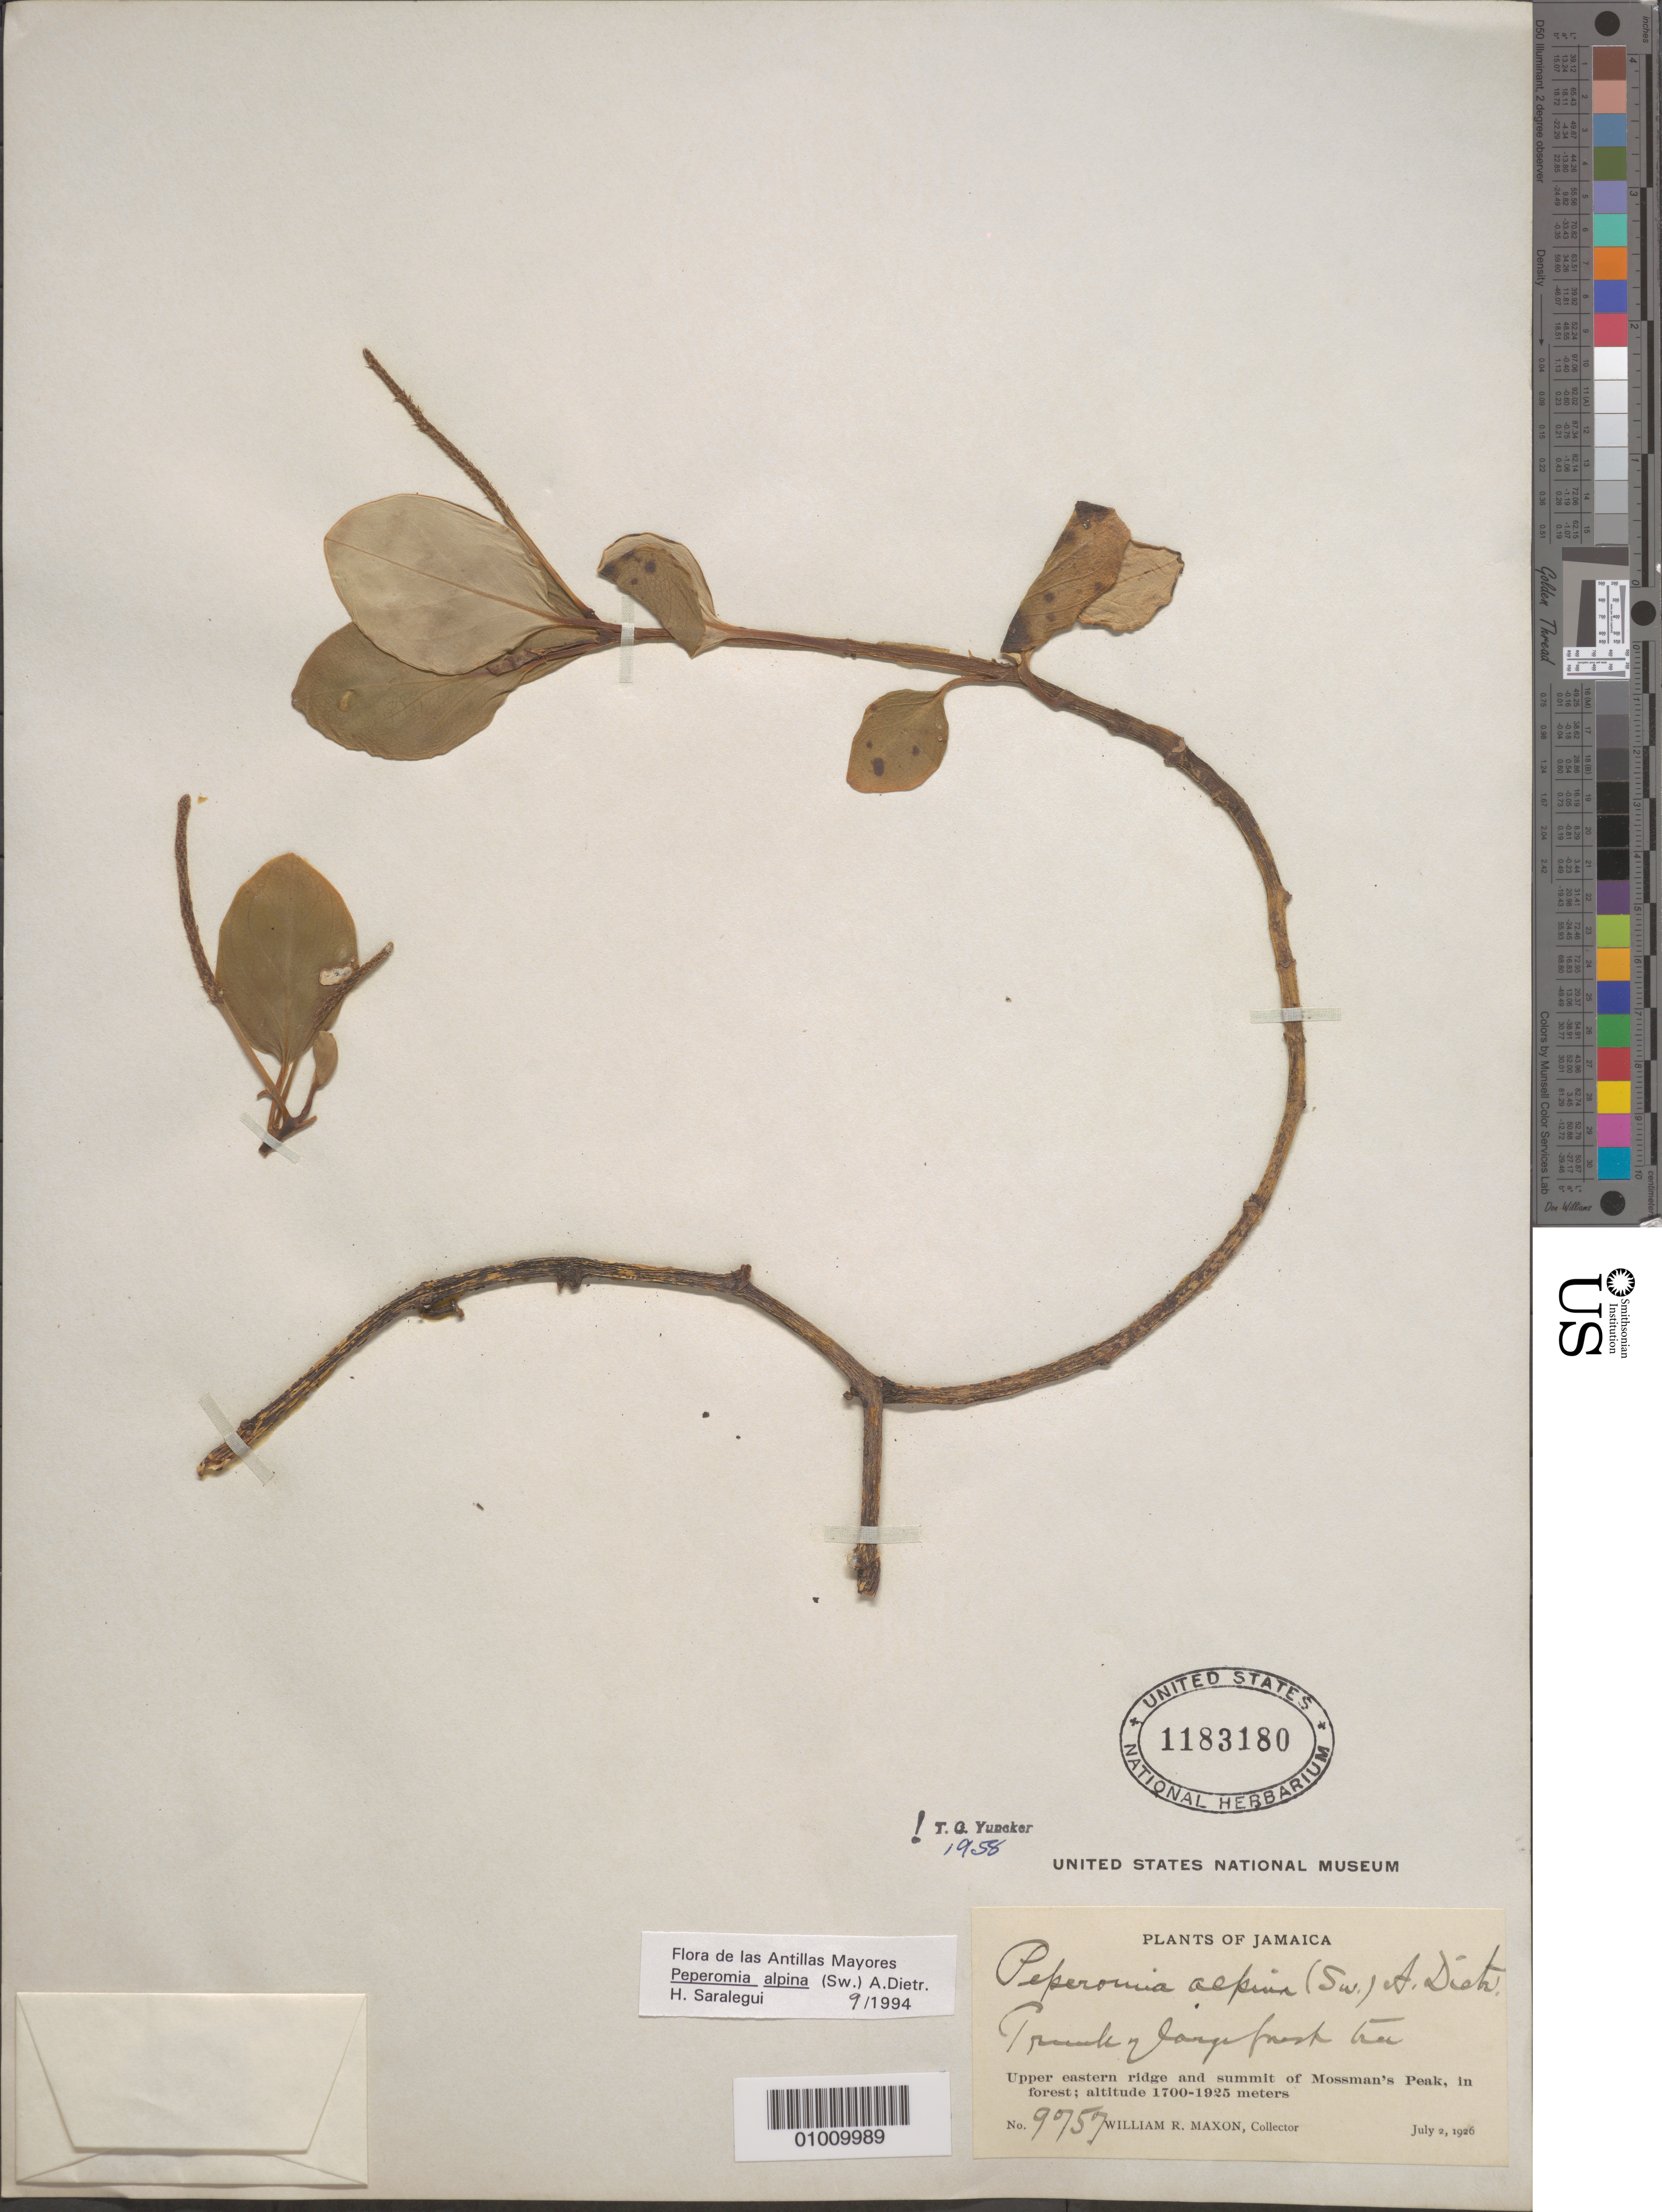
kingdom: Plantae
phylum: Tracheophyta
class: Magnoliopsida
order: Piperales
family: Piperaceae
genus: Peperomia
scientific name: Peperomia alpina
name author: (Sw.) A. Dietr.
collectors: W. R. Maxon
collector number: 9957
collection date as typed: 02 Jul 1926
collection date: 1926-07-02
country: Jamaica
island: Jamaica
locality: Upper Eastern ridge and summit of Mossman's Peak, in forest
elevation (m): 1700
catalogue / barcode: US 1183180